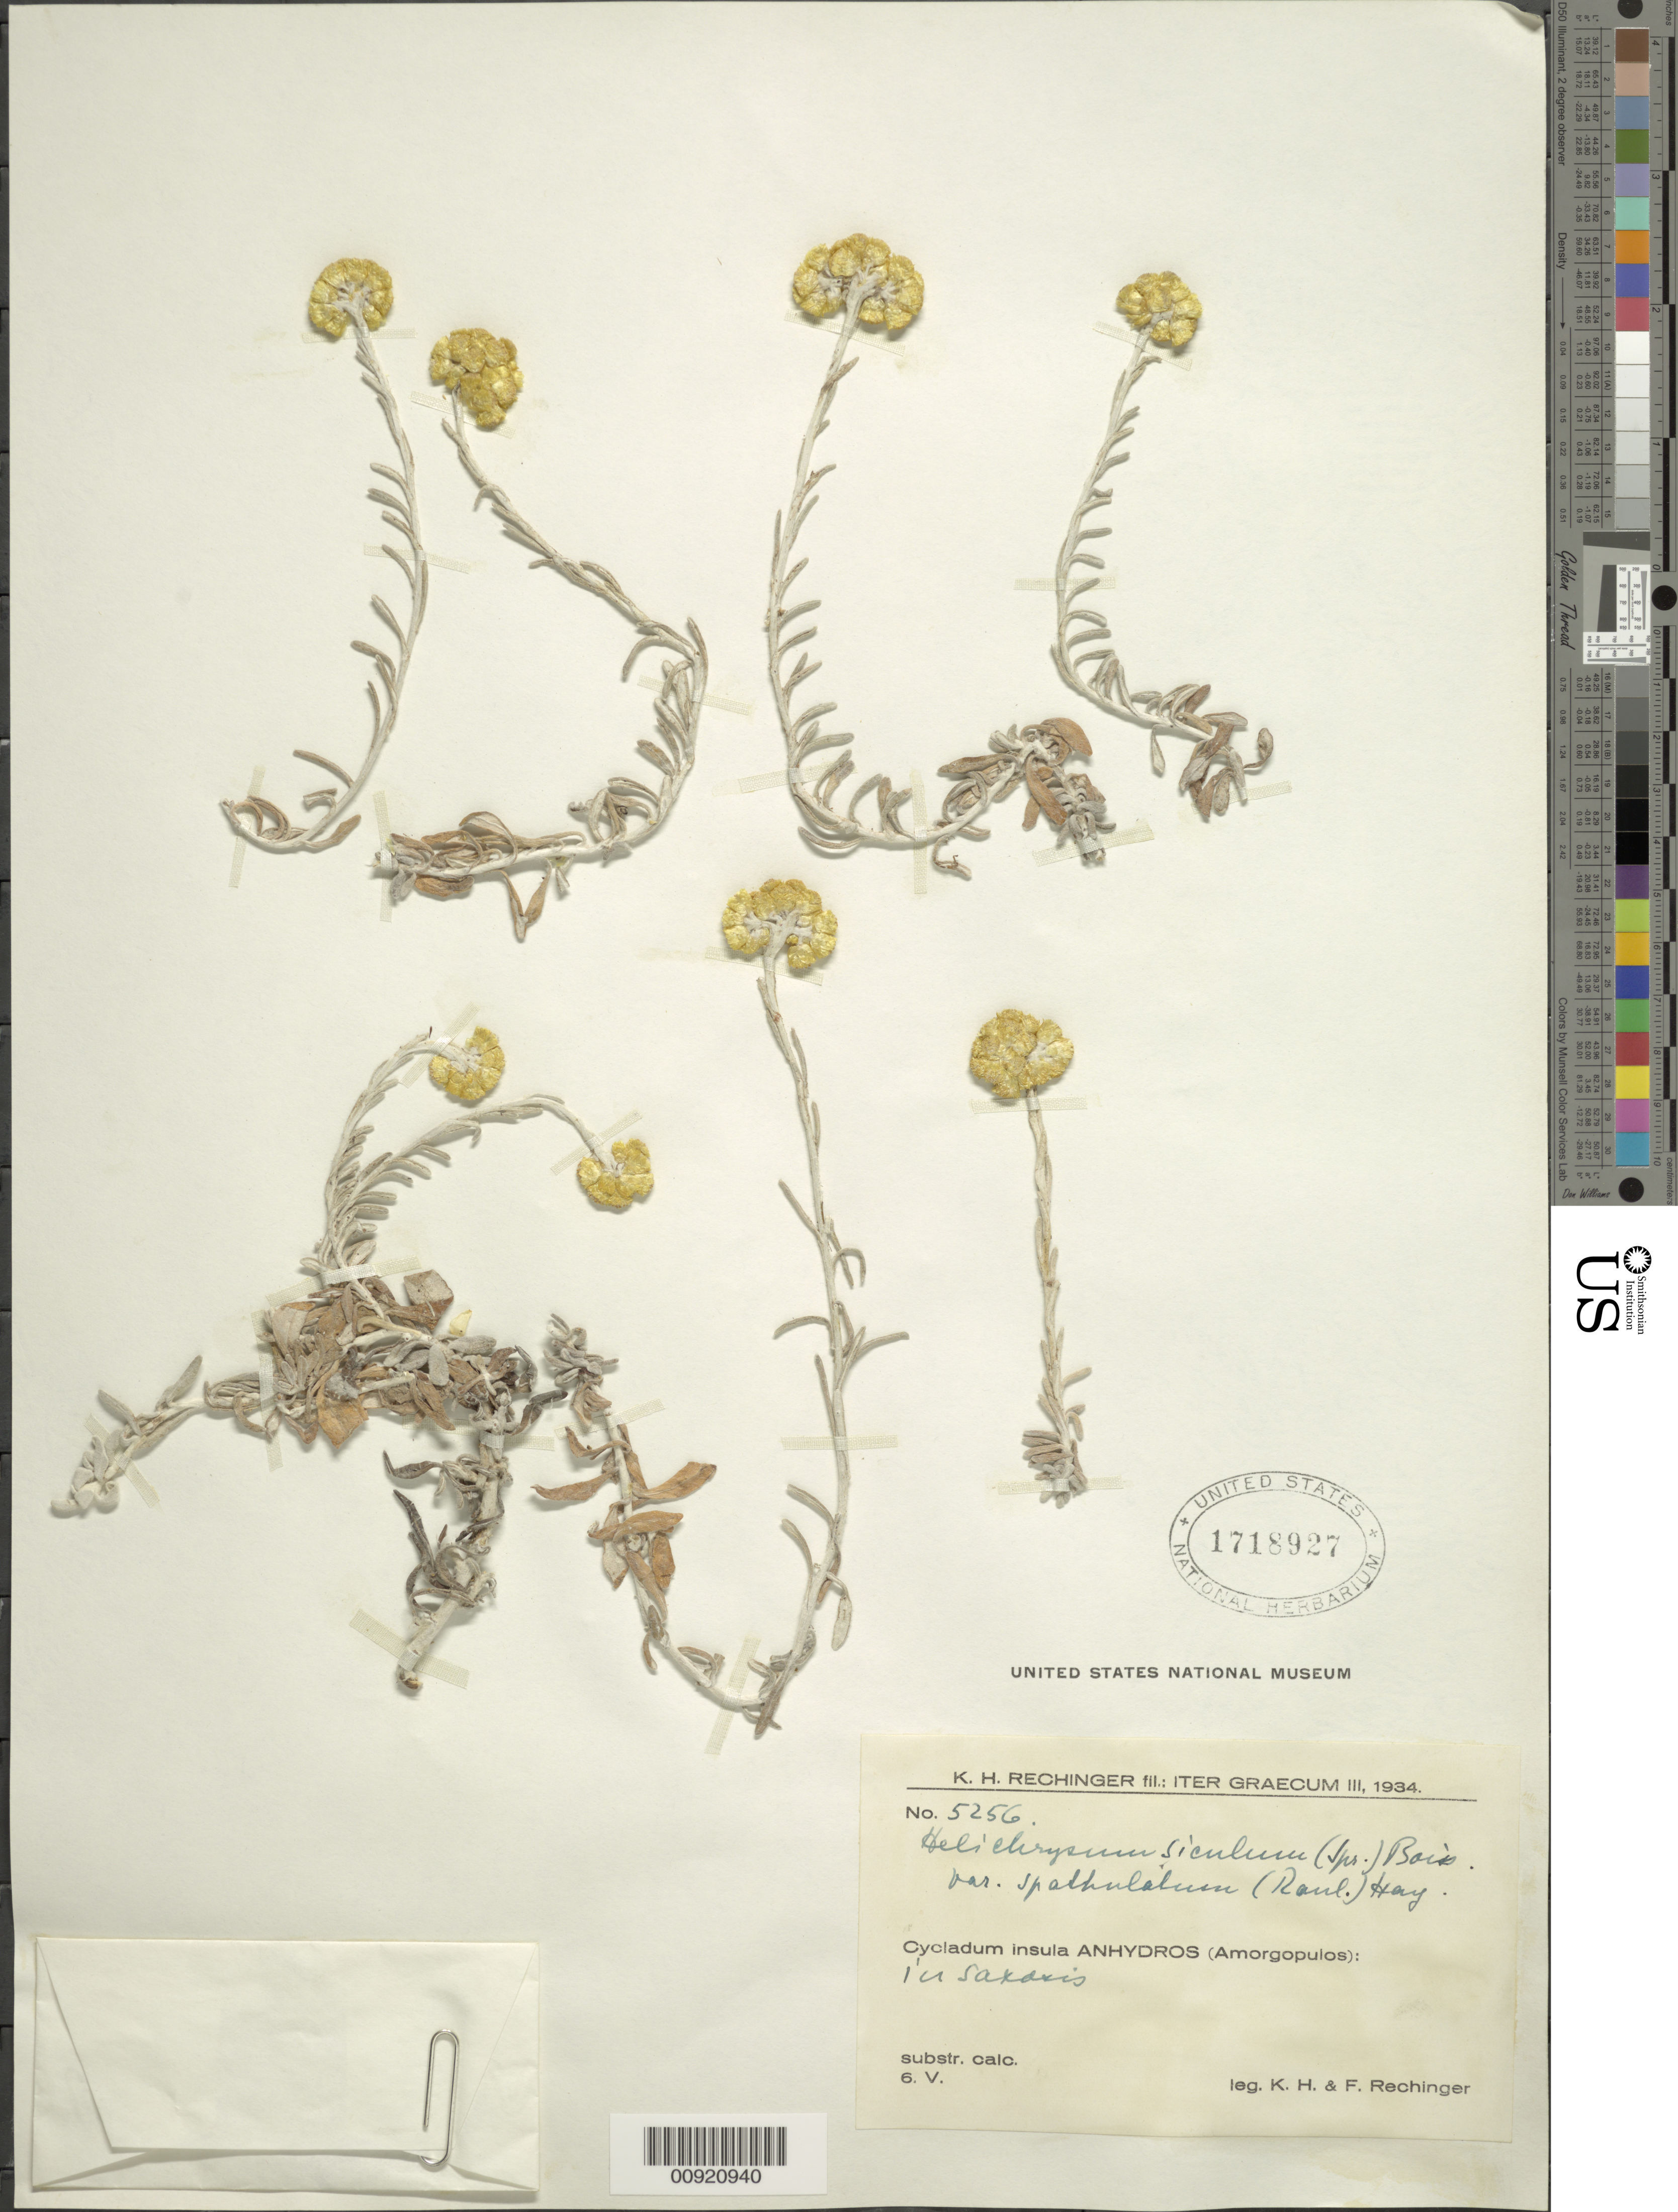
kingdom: Plantae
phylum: Tracheophyta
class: Magnoliopsida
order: Asterales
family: Asteraceae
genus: Helichrysum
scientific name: Helichrysum siculum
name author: Boiss.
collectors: K. H. Rechinger & F. Rechinger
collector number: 5256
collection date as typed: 06 May 1934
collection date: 1934-05-06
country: Greece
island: Anhydros I.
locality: Cycladum insula Anhydros (Amoropulos)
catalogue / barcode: US 1718927